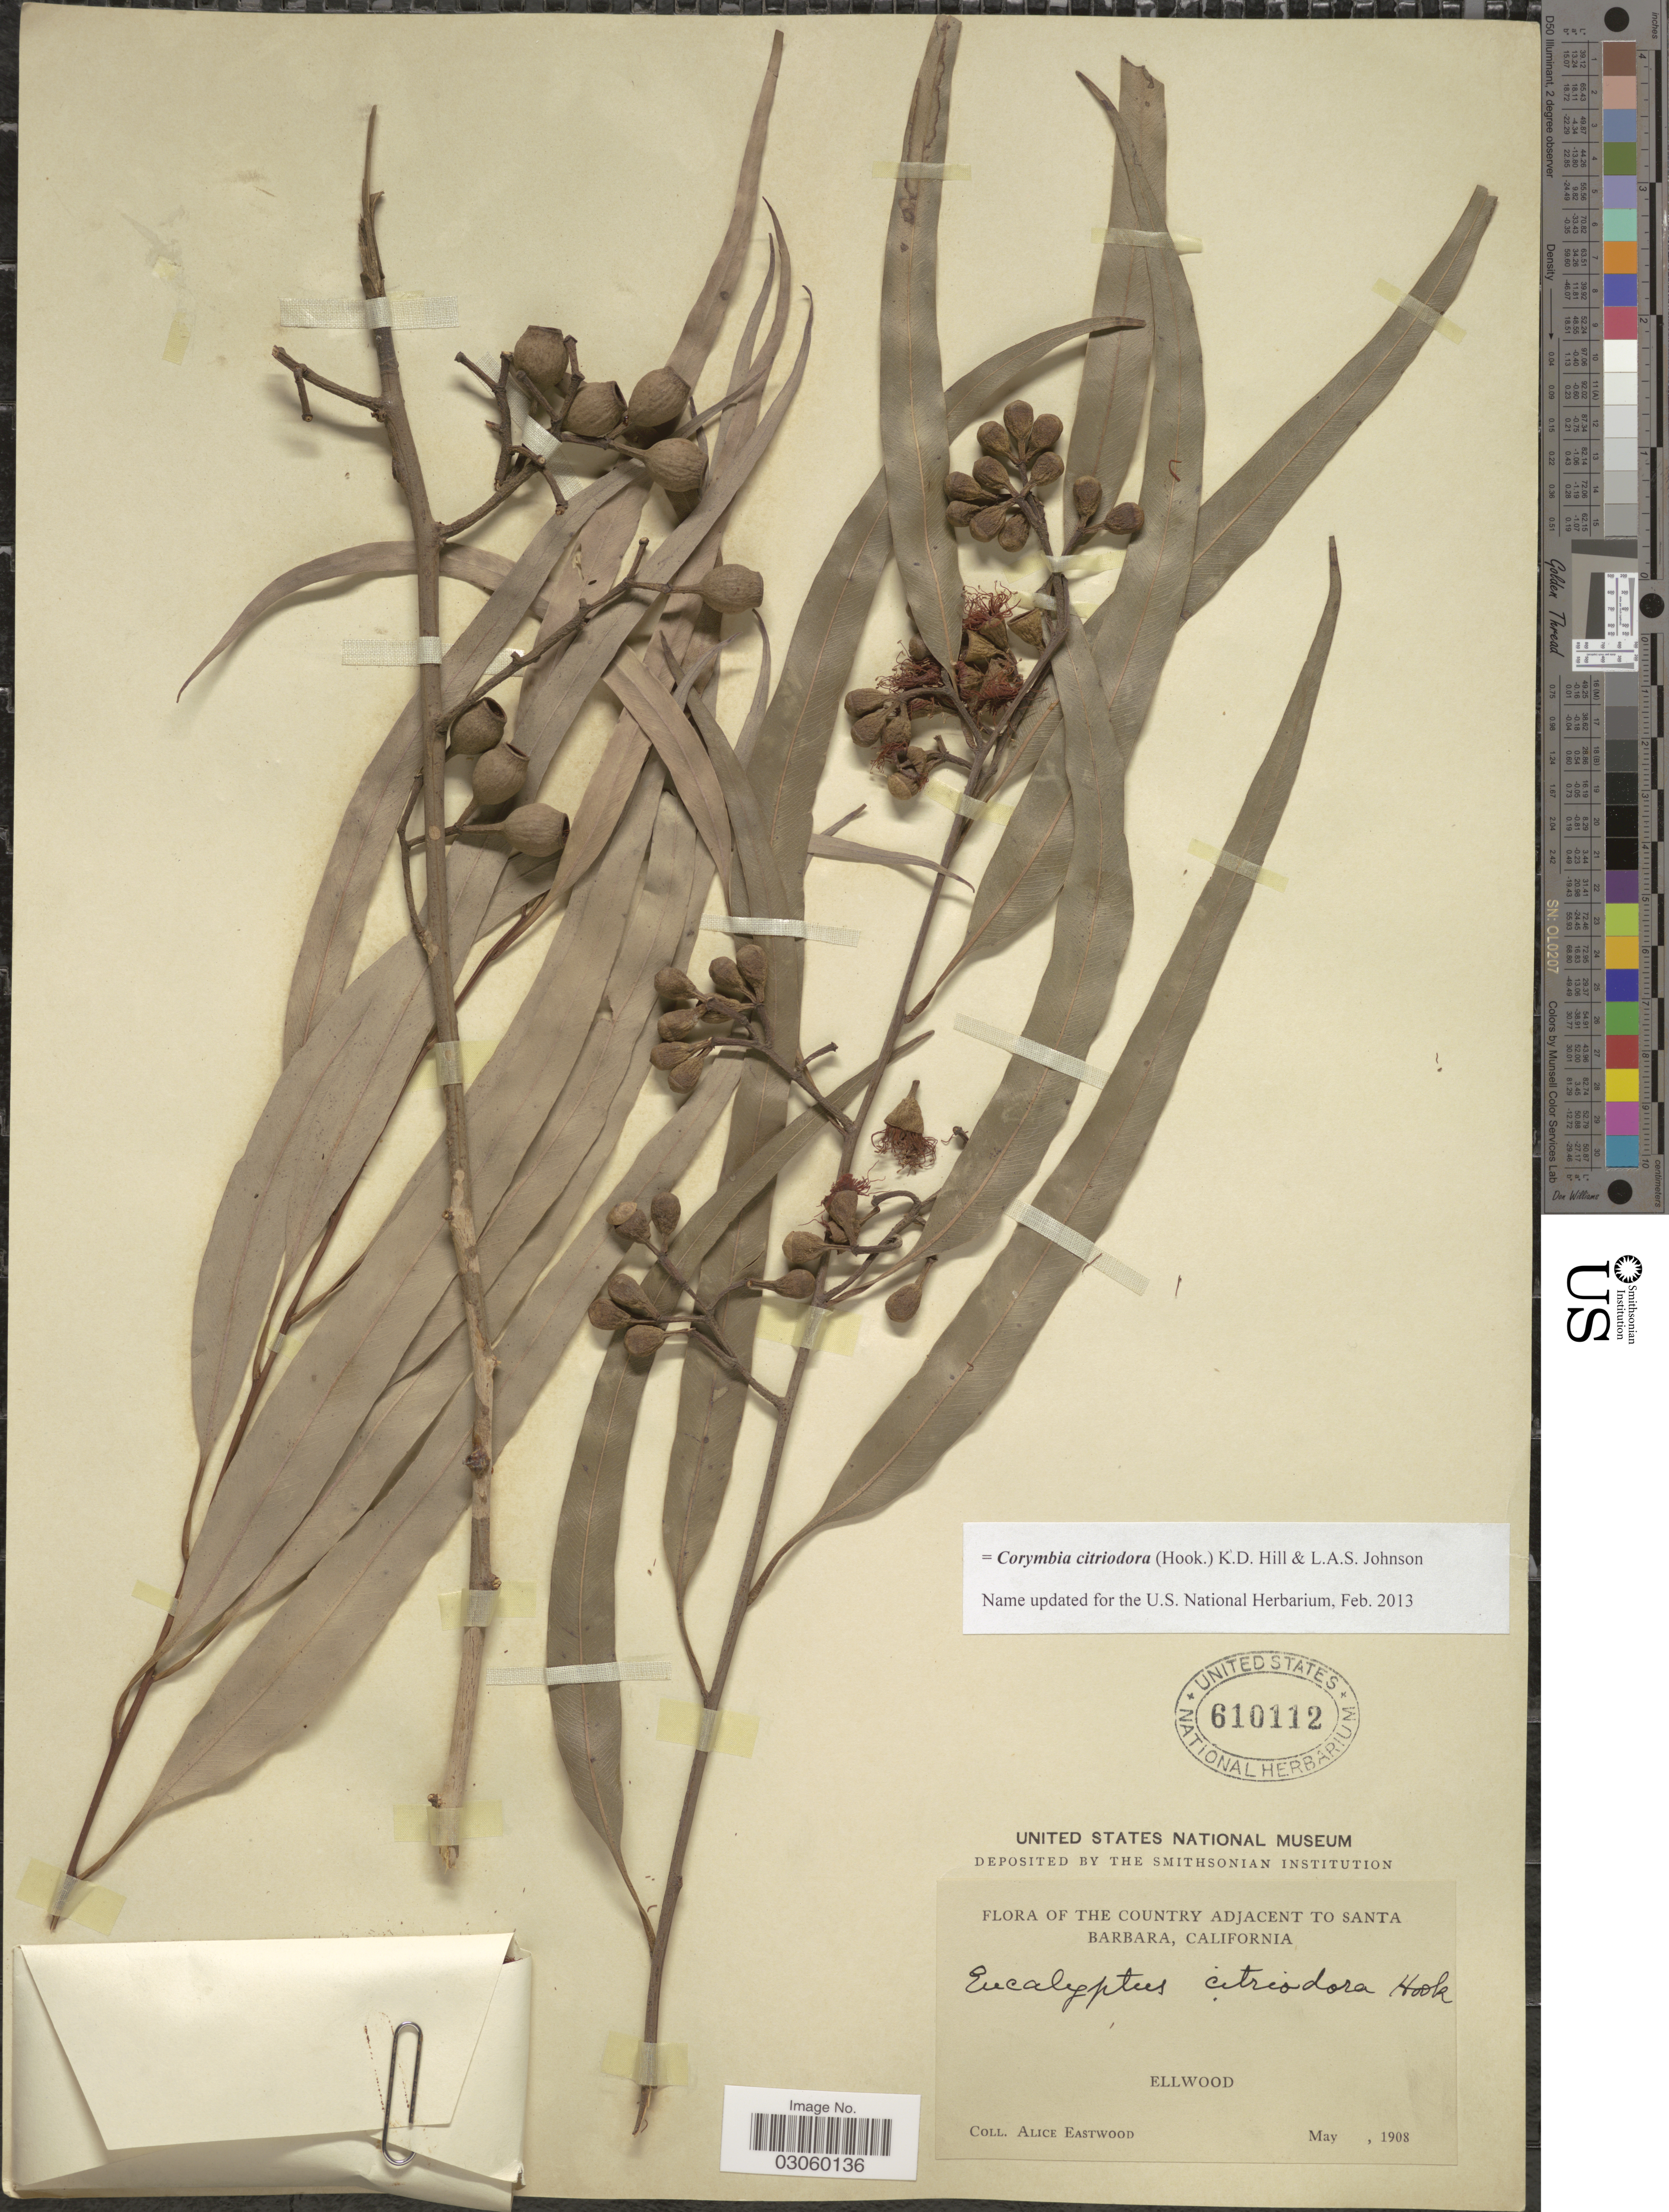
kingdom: Plantae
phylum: Tracheophyta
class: Magnoliopsida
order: Myrtales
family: Myrtaceae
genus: Corymbia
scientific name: Corymbia citriodora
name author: (Hook.) K.D. Hill & L.A.S. Johnson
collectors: A. Eastwood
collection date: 1908-05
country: United States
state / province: California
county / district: Santa Barbara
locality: The Country Adjacent to Santa Barbara, Ellwood.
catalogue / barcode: US 610112